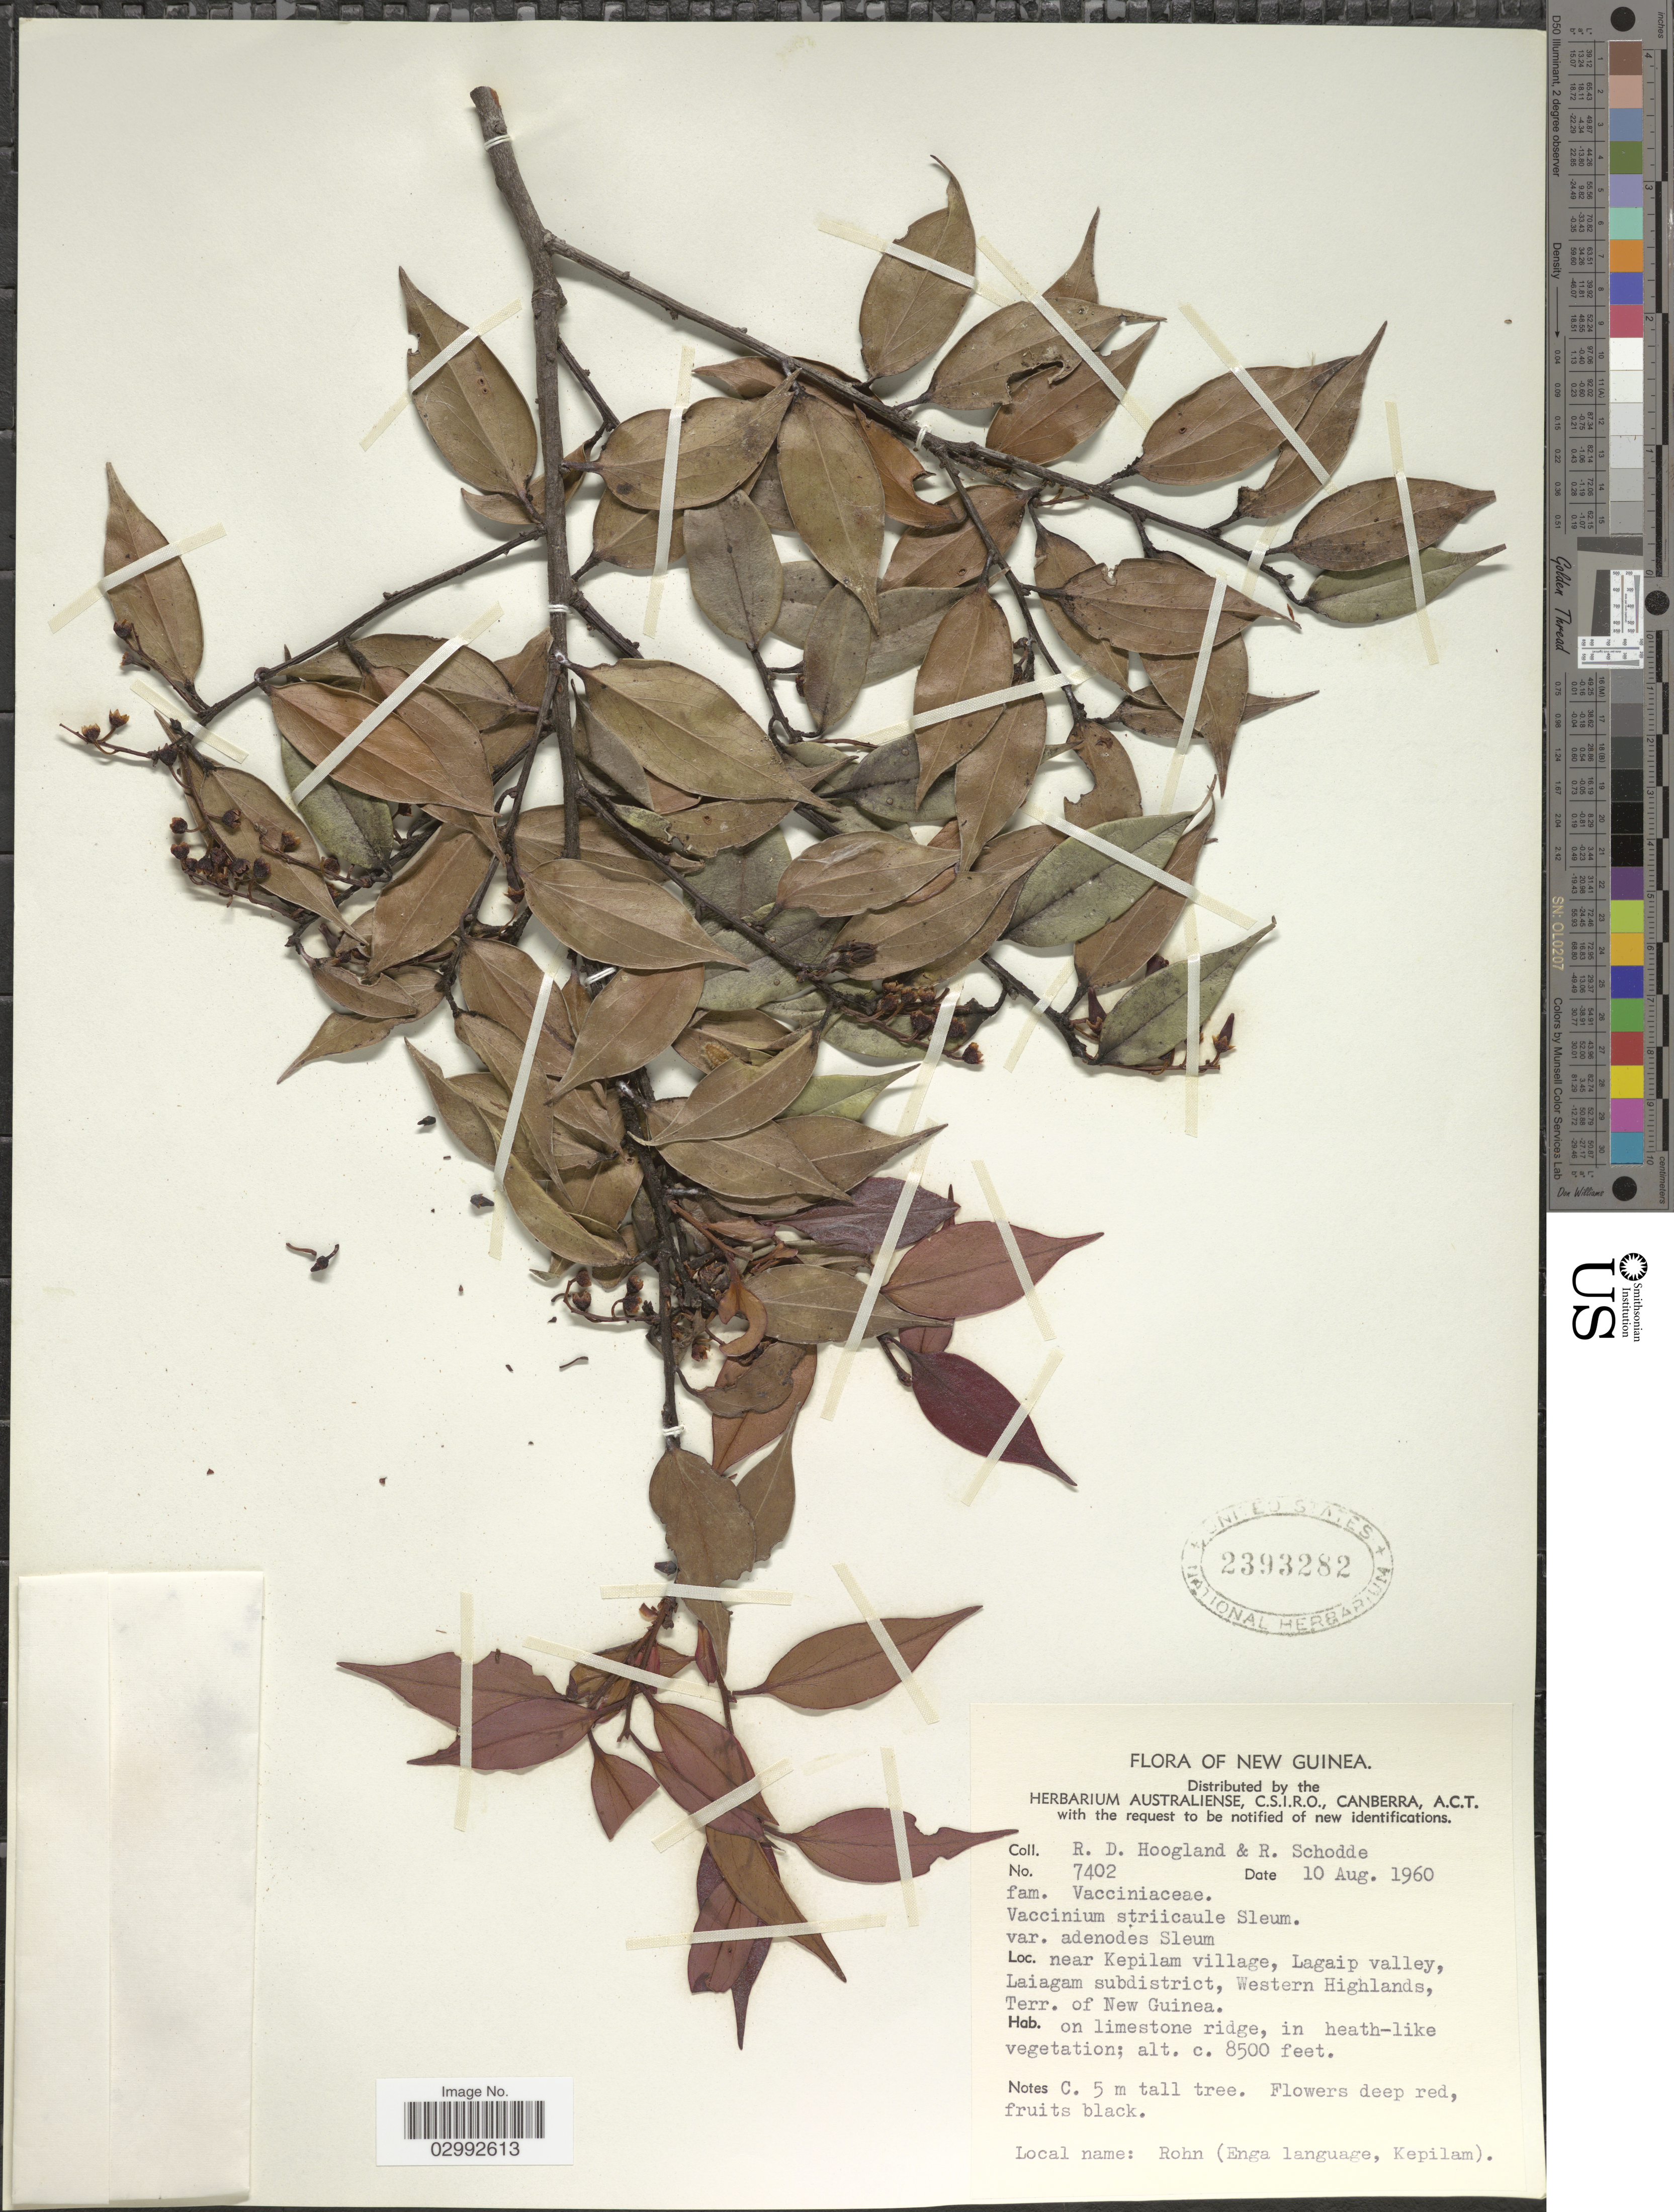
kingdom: Plantae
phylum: Tracheophyta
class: Magnoliopsida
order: Ericales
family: Ericaceae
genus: Vaccinium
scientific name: Vaccinium striicaule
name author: Sleumer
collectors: R. D. Hoogland & R. Schodde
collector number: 7402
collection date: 1960-08-10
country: Papua New Guinea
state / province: Western Highlands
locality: New Guinea, near Kepilam village, Lagaip valley, Laiagam subdistrict, Western Highlands, Terr. of New Guinea.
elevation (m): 2591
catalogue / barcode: US 2393282